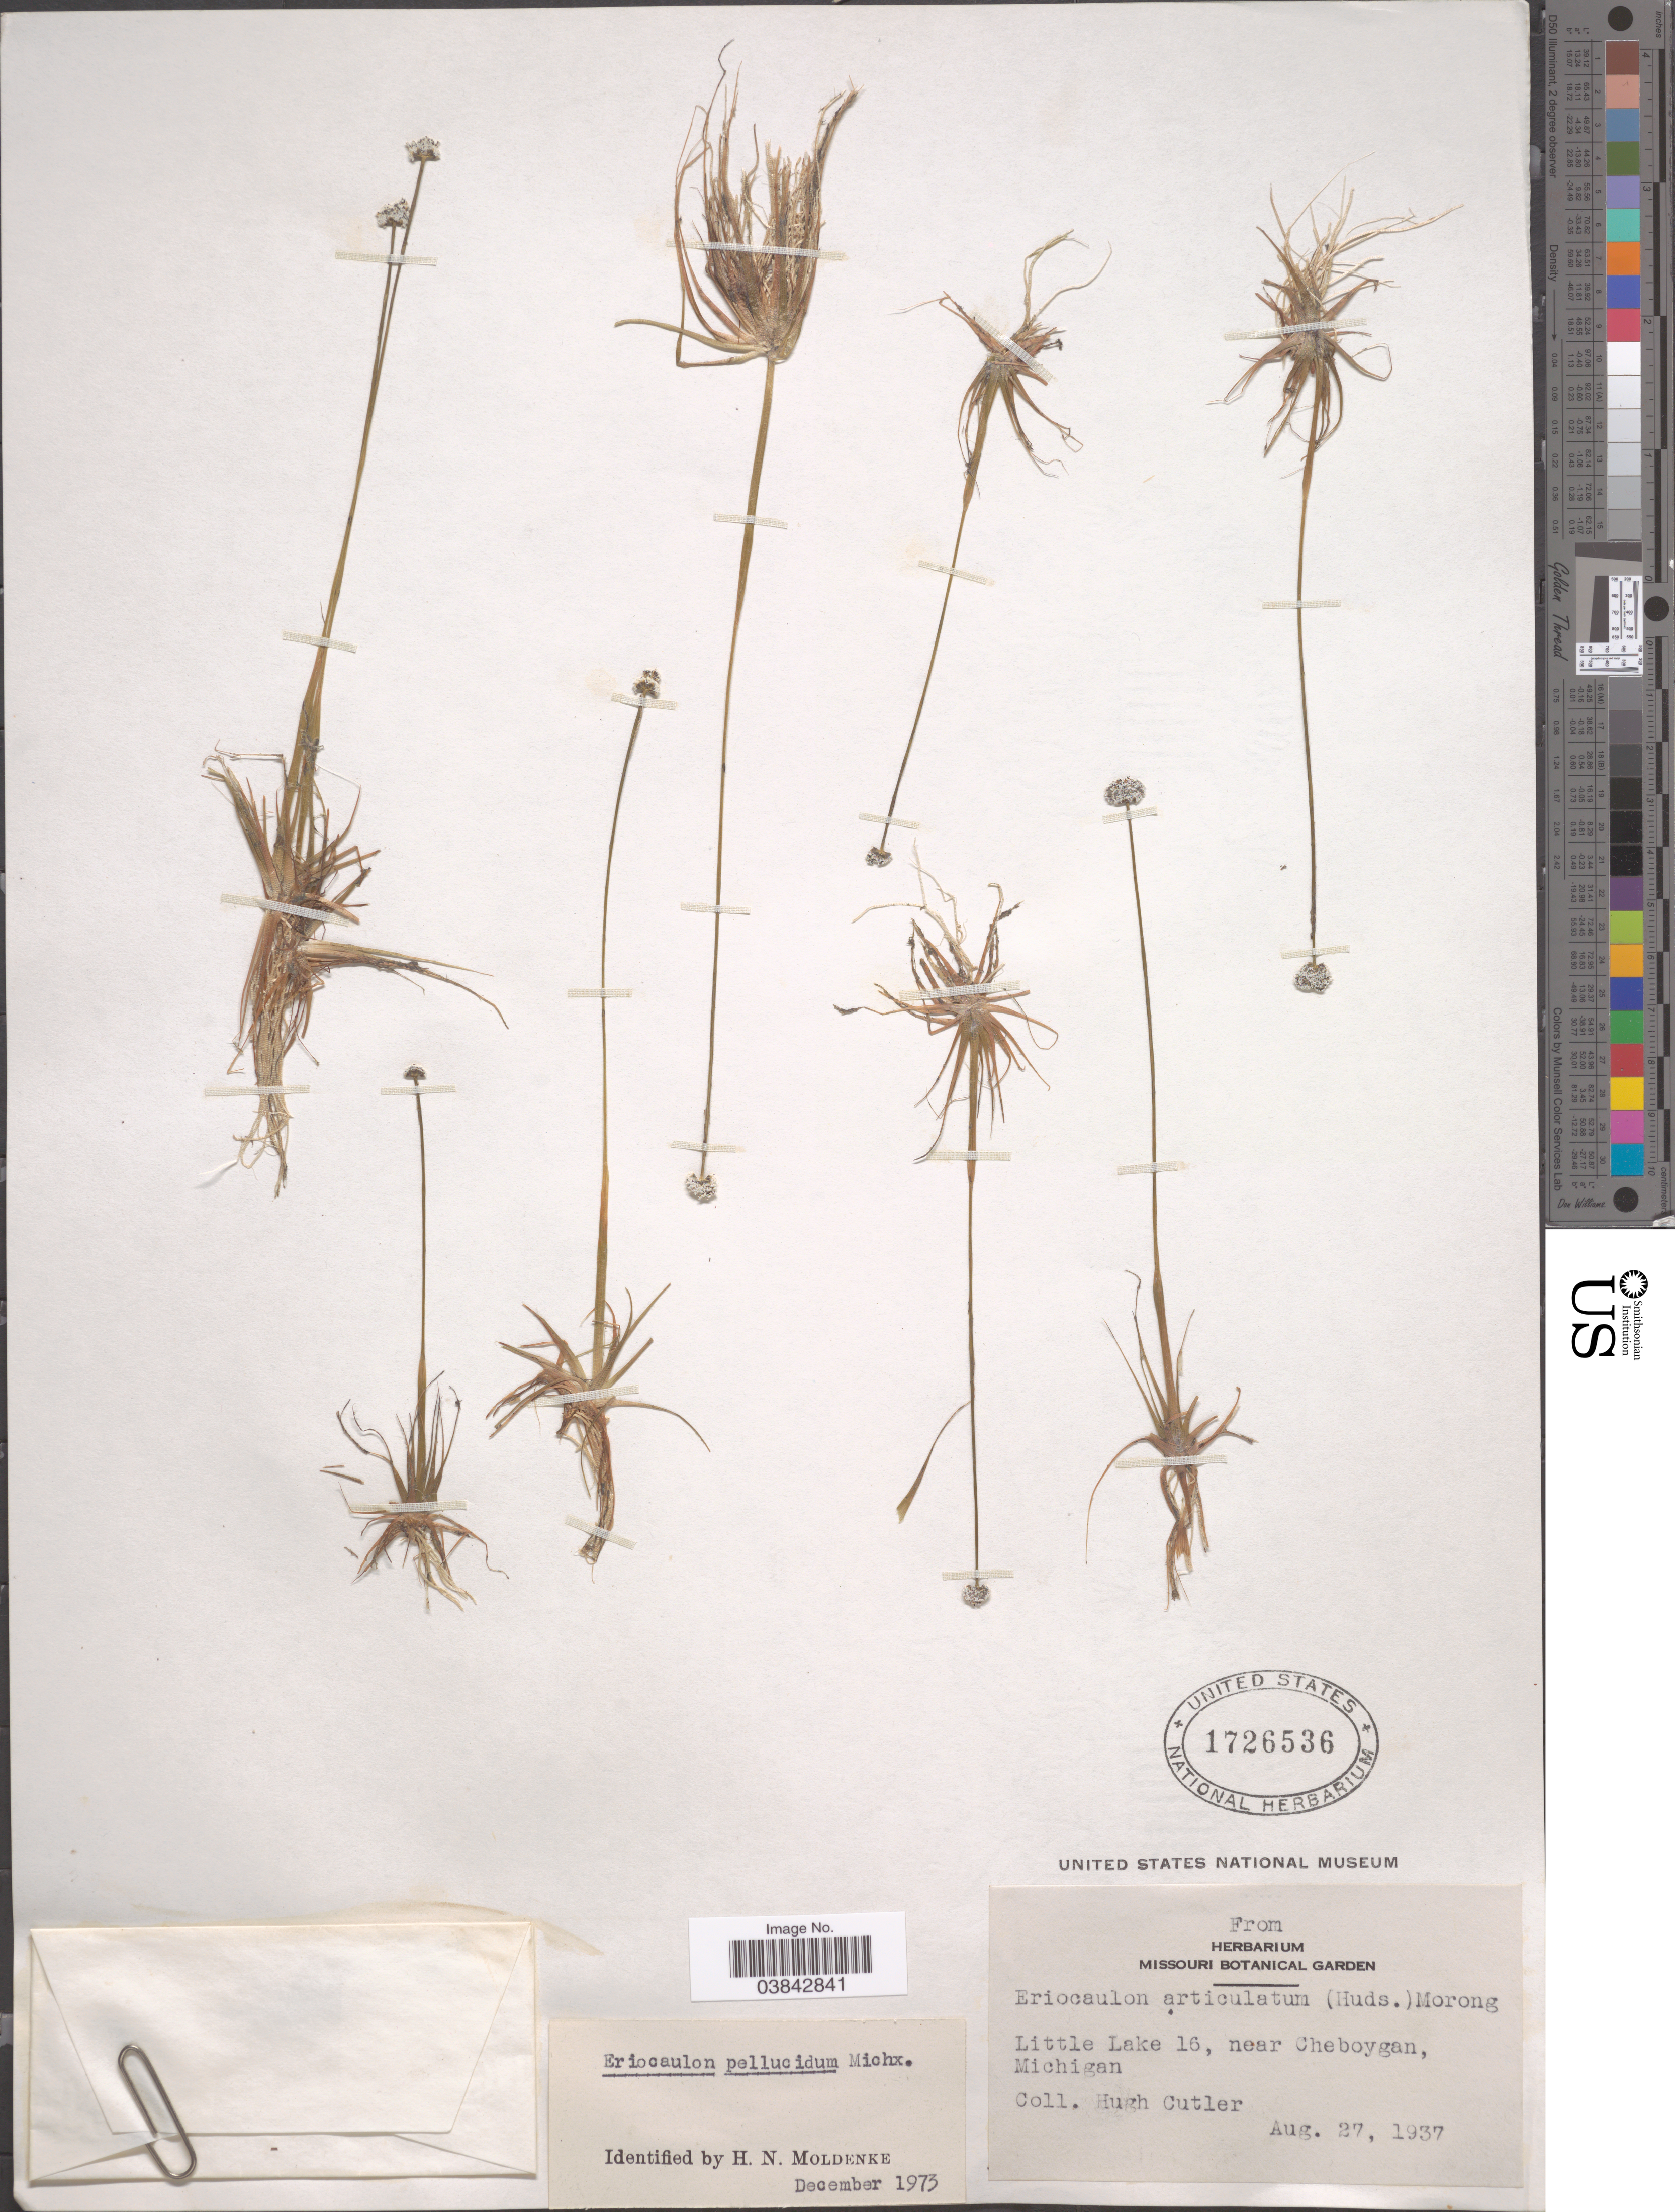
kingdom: Plantae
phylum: Tracheophyta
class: Liliopsida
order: Poales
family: Eriocaulaceae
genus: Eriocaulon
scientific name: Eriocaulon aquaticum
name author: (Hill) Druce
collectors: H. C. Cutler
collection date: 1937-08-27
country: United States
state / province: Michigan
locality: Little Lake 16, near Cheboygan.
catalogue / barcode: US 1726536